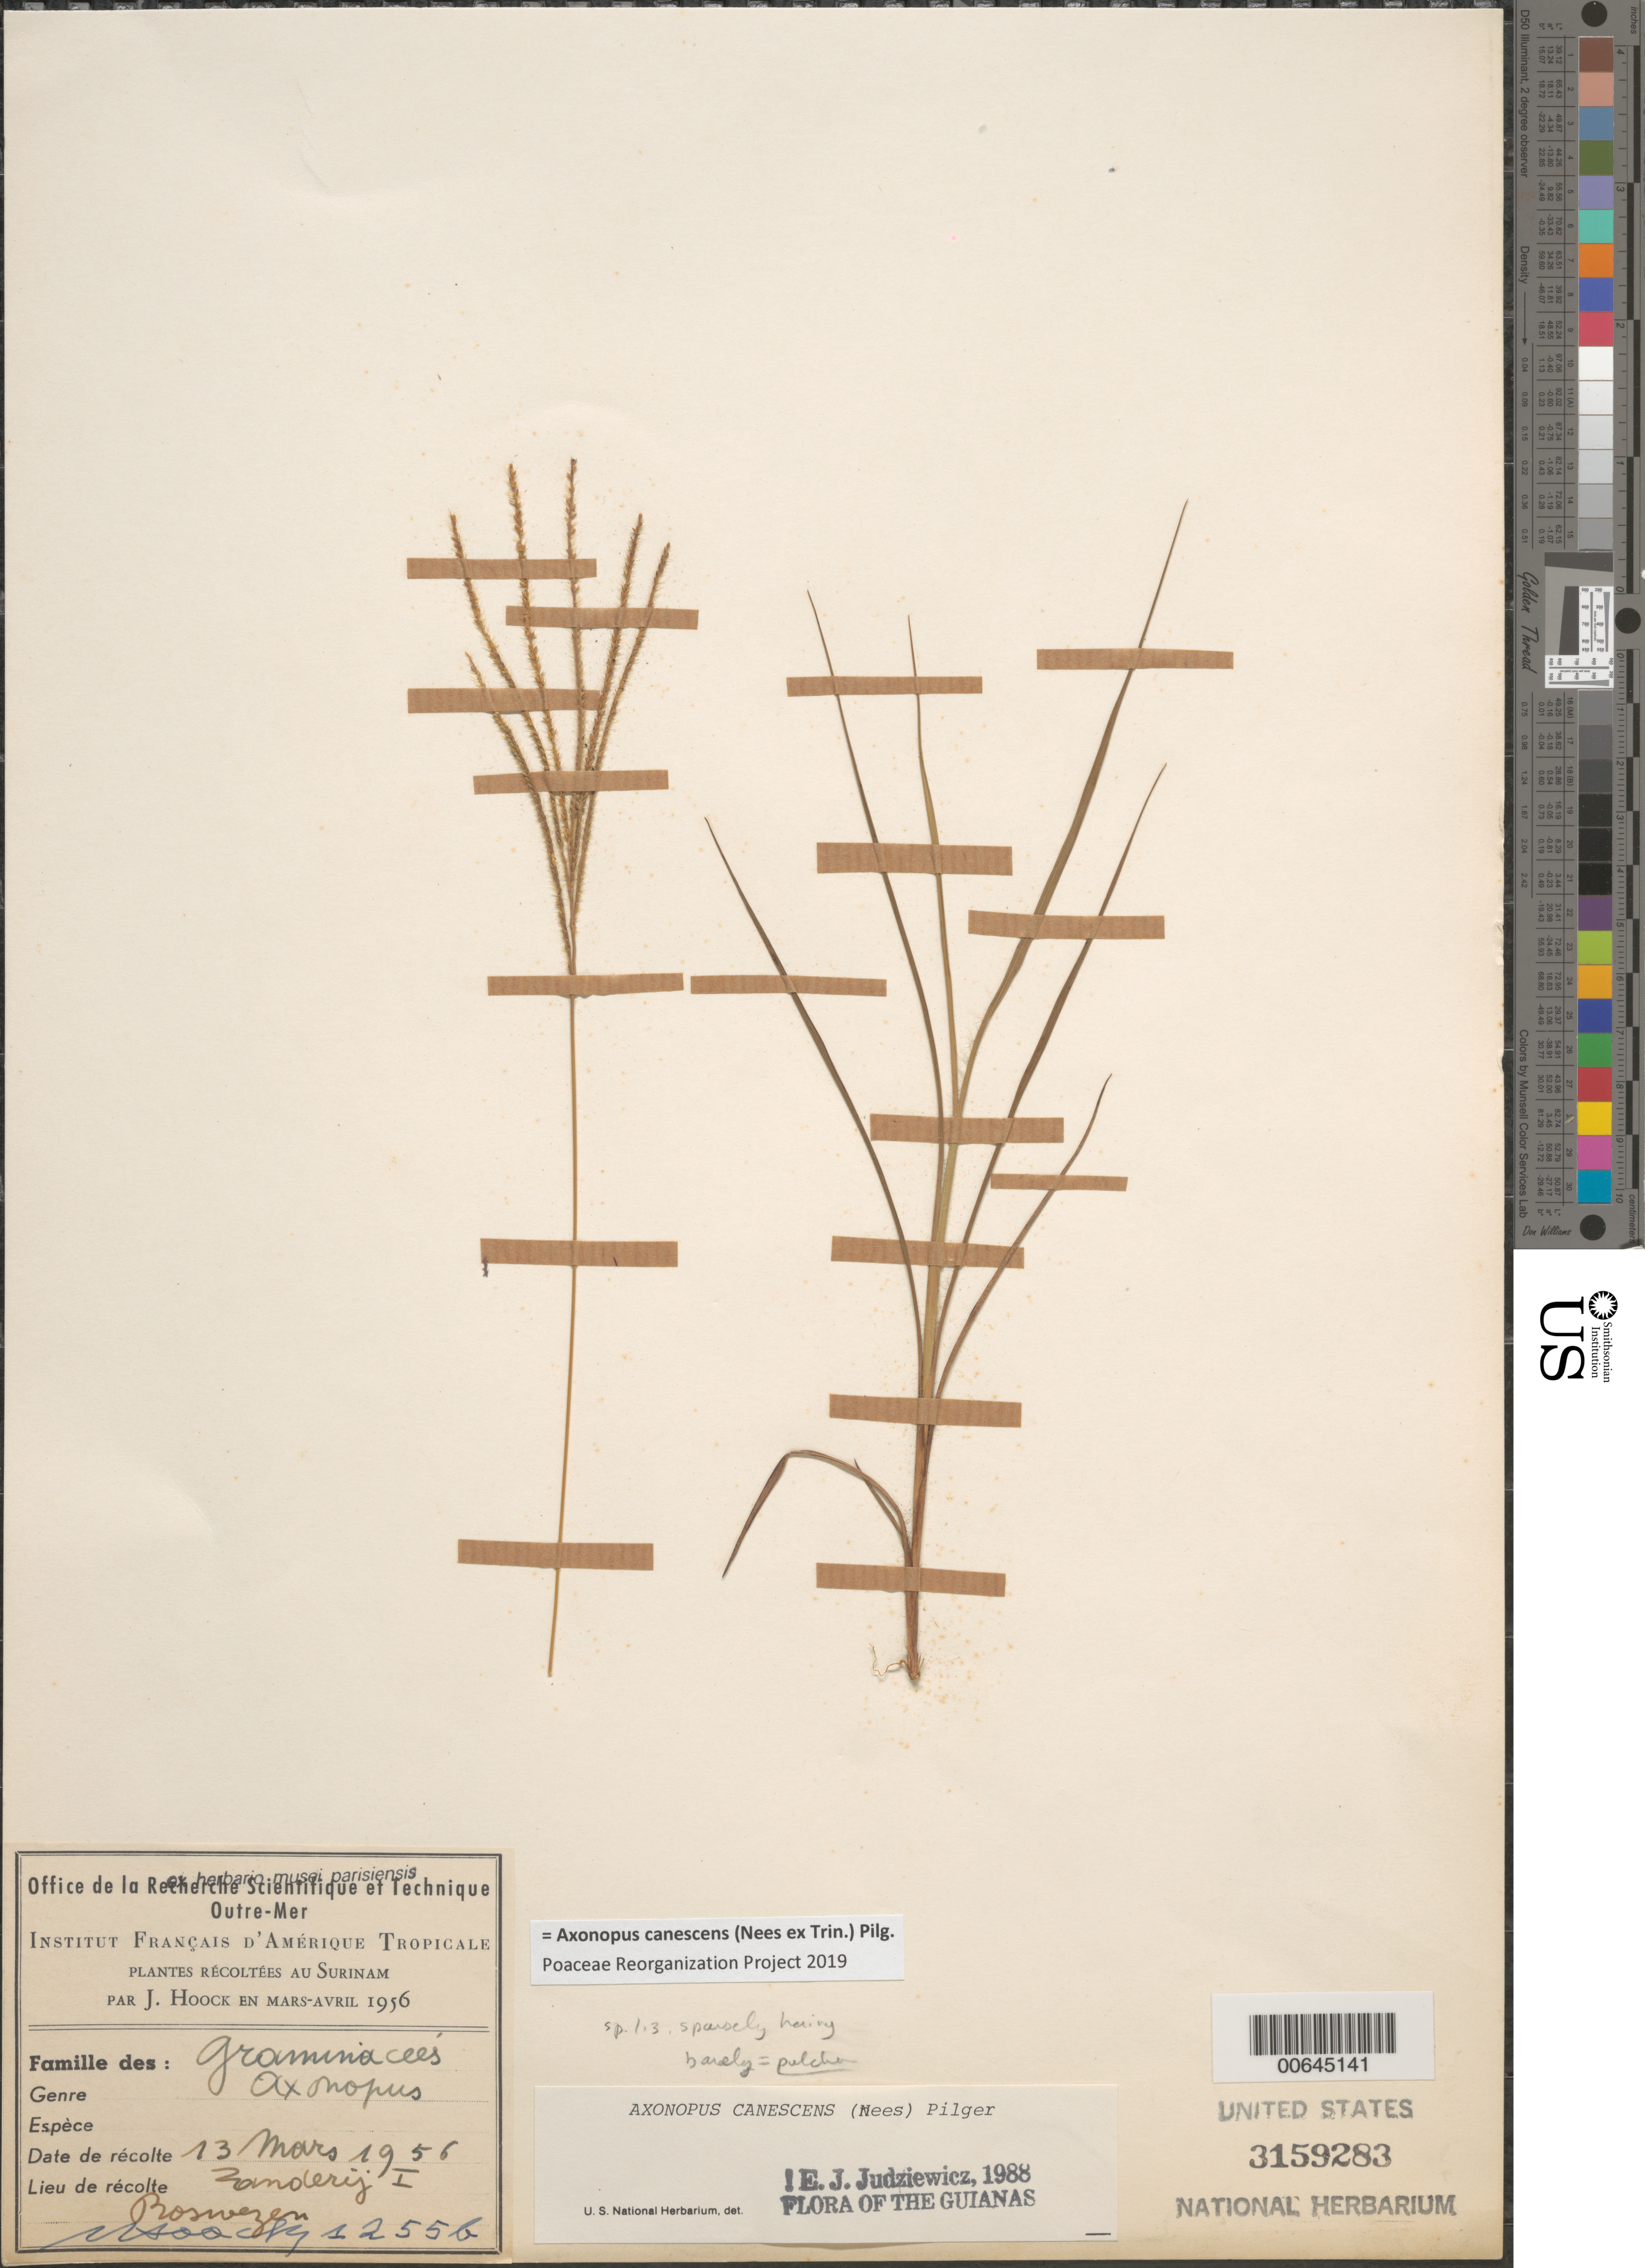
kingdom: Plantae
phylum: Tracheophyta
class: Liliopsida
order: Poales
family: Poaceae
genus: Axonopus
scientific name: Axonopus canescens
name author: (Nees ex Trin.) Pilg.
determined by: Judziewicz, E. J.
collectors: J. Hoock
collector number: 1255 b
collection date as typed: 13-Mar-56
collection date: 1956-03-13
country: Suriname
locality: Zanderij I, Boswezen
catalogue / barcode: US 3159283